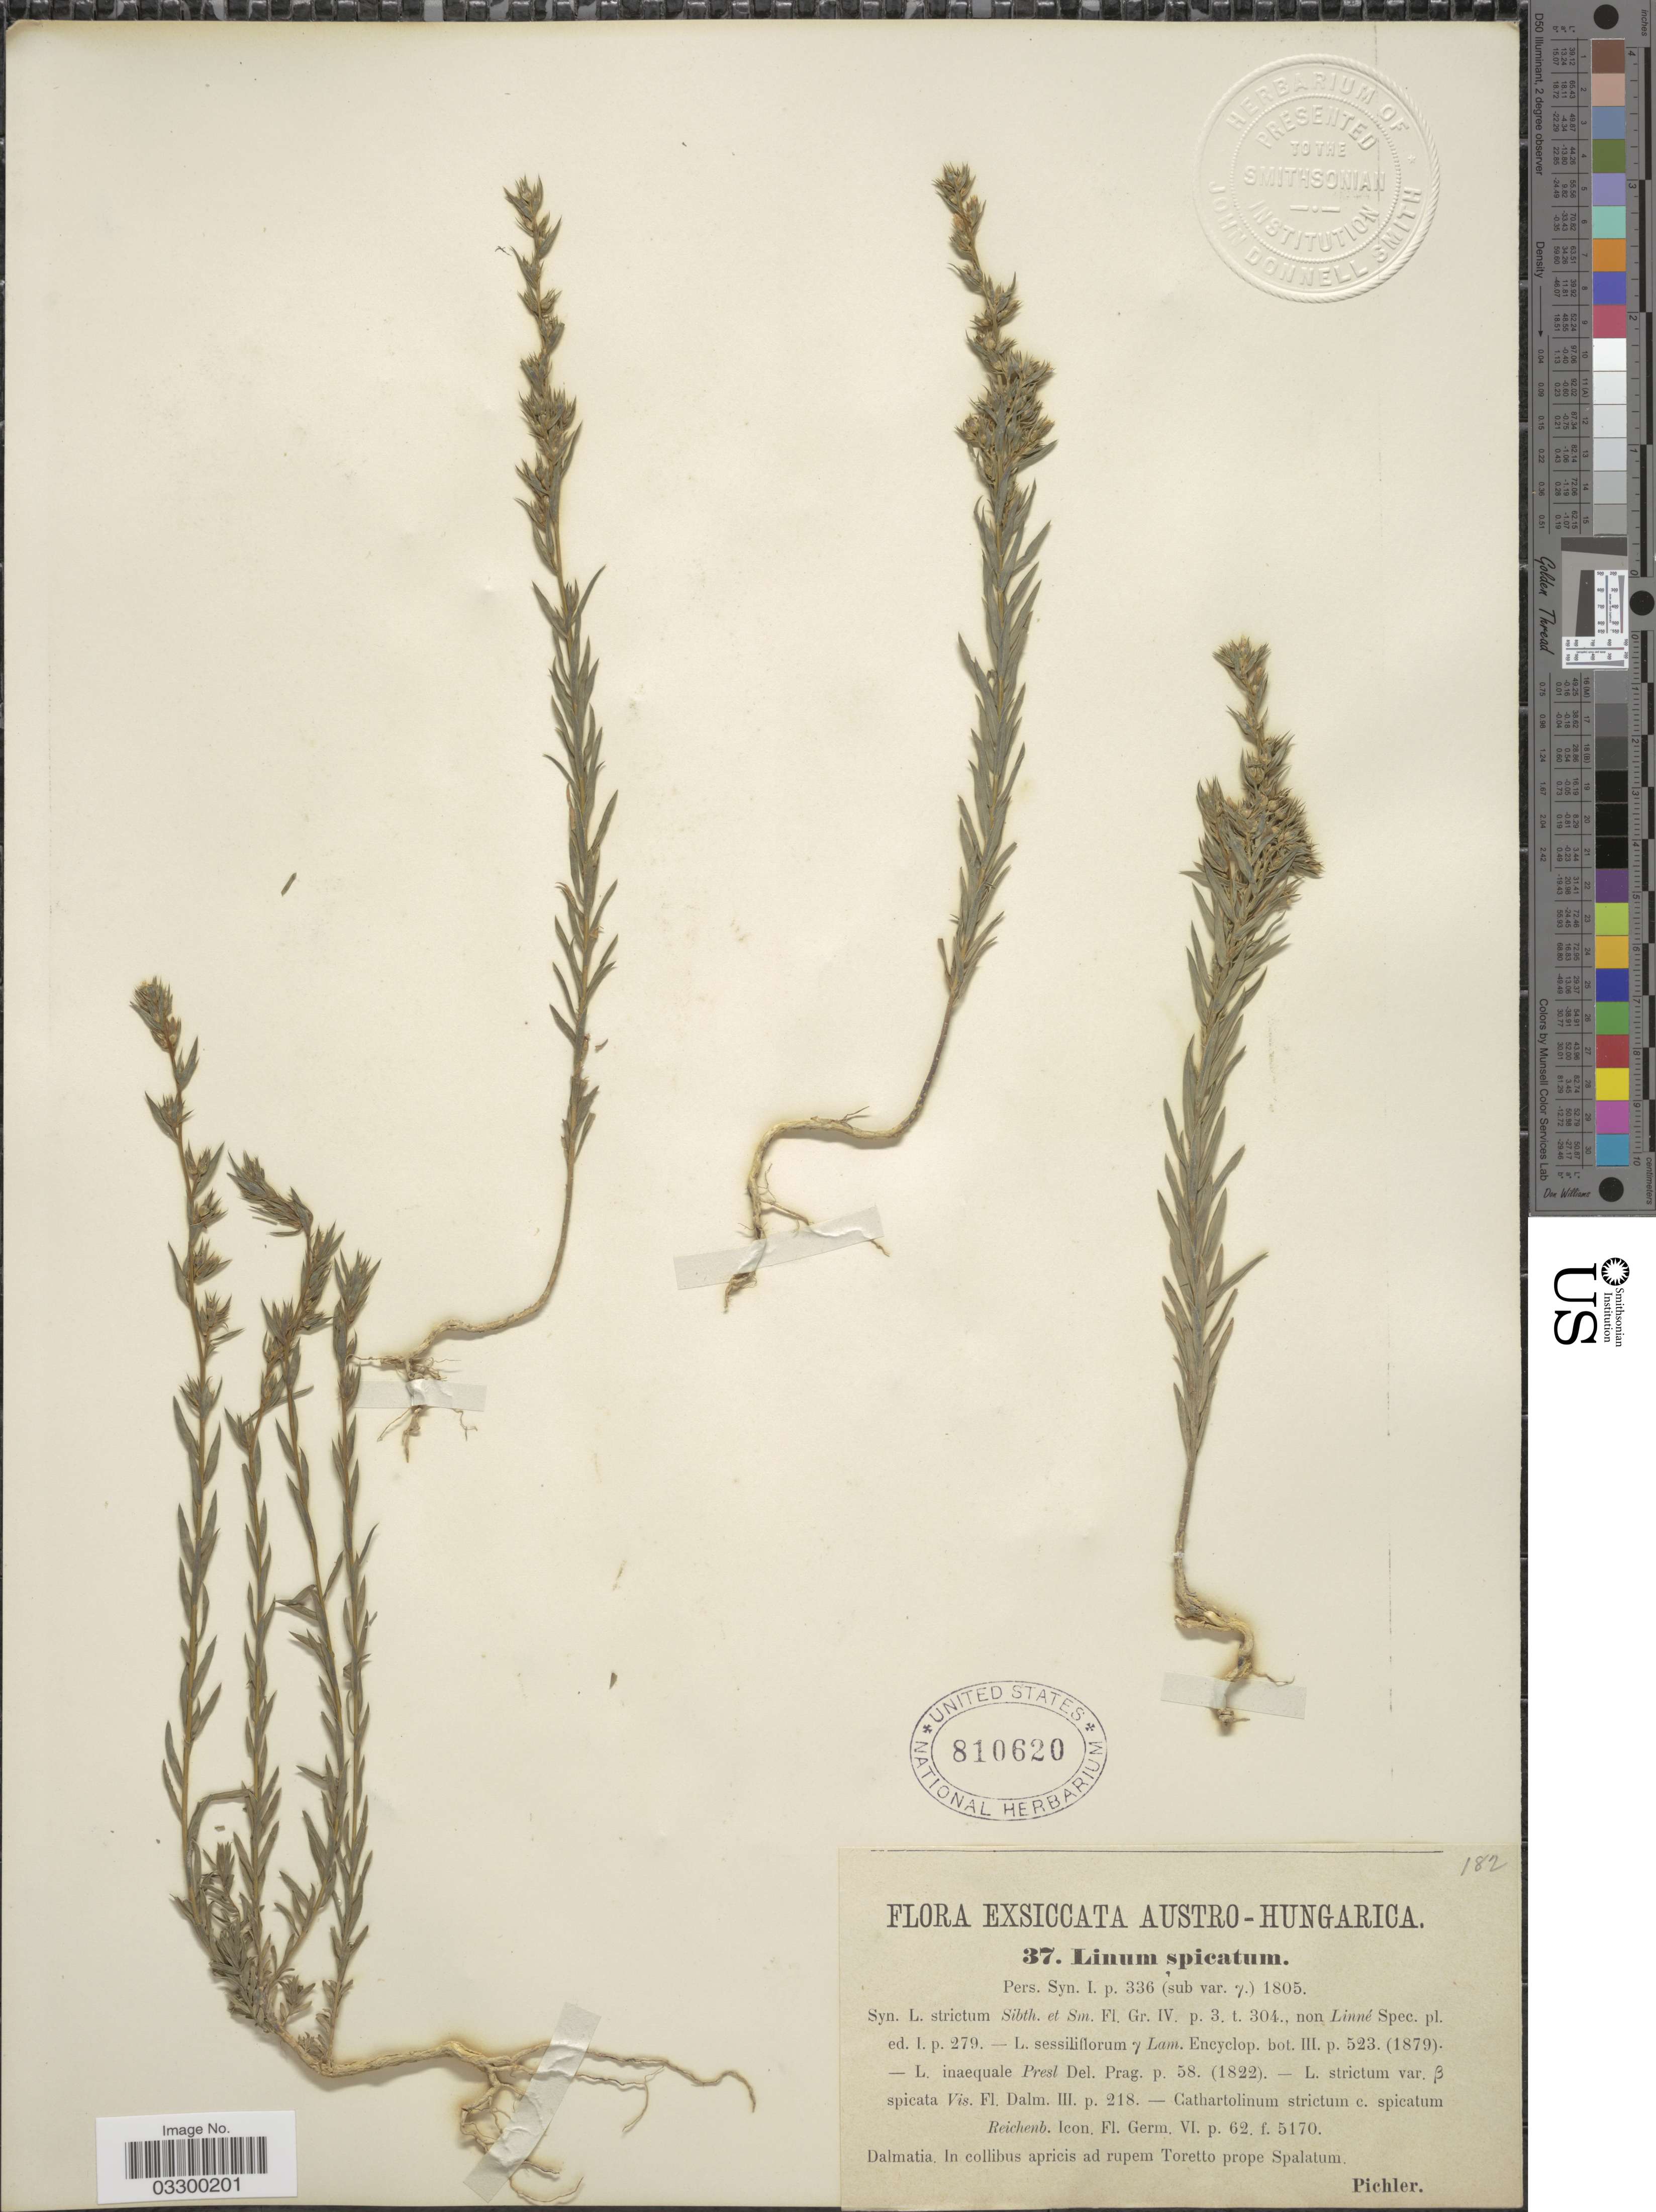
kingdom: Plantae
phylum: Tracheophyta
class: Magnoliopsida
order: Malpighiales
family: Linaceae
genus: Linum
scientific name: Linum spicatum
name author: Pers.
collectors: Pichler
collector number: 37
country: Croatia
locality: Dalmatia. In collibus apricis ad rupem Toretto prope Spalatum.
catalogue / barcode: US 810620